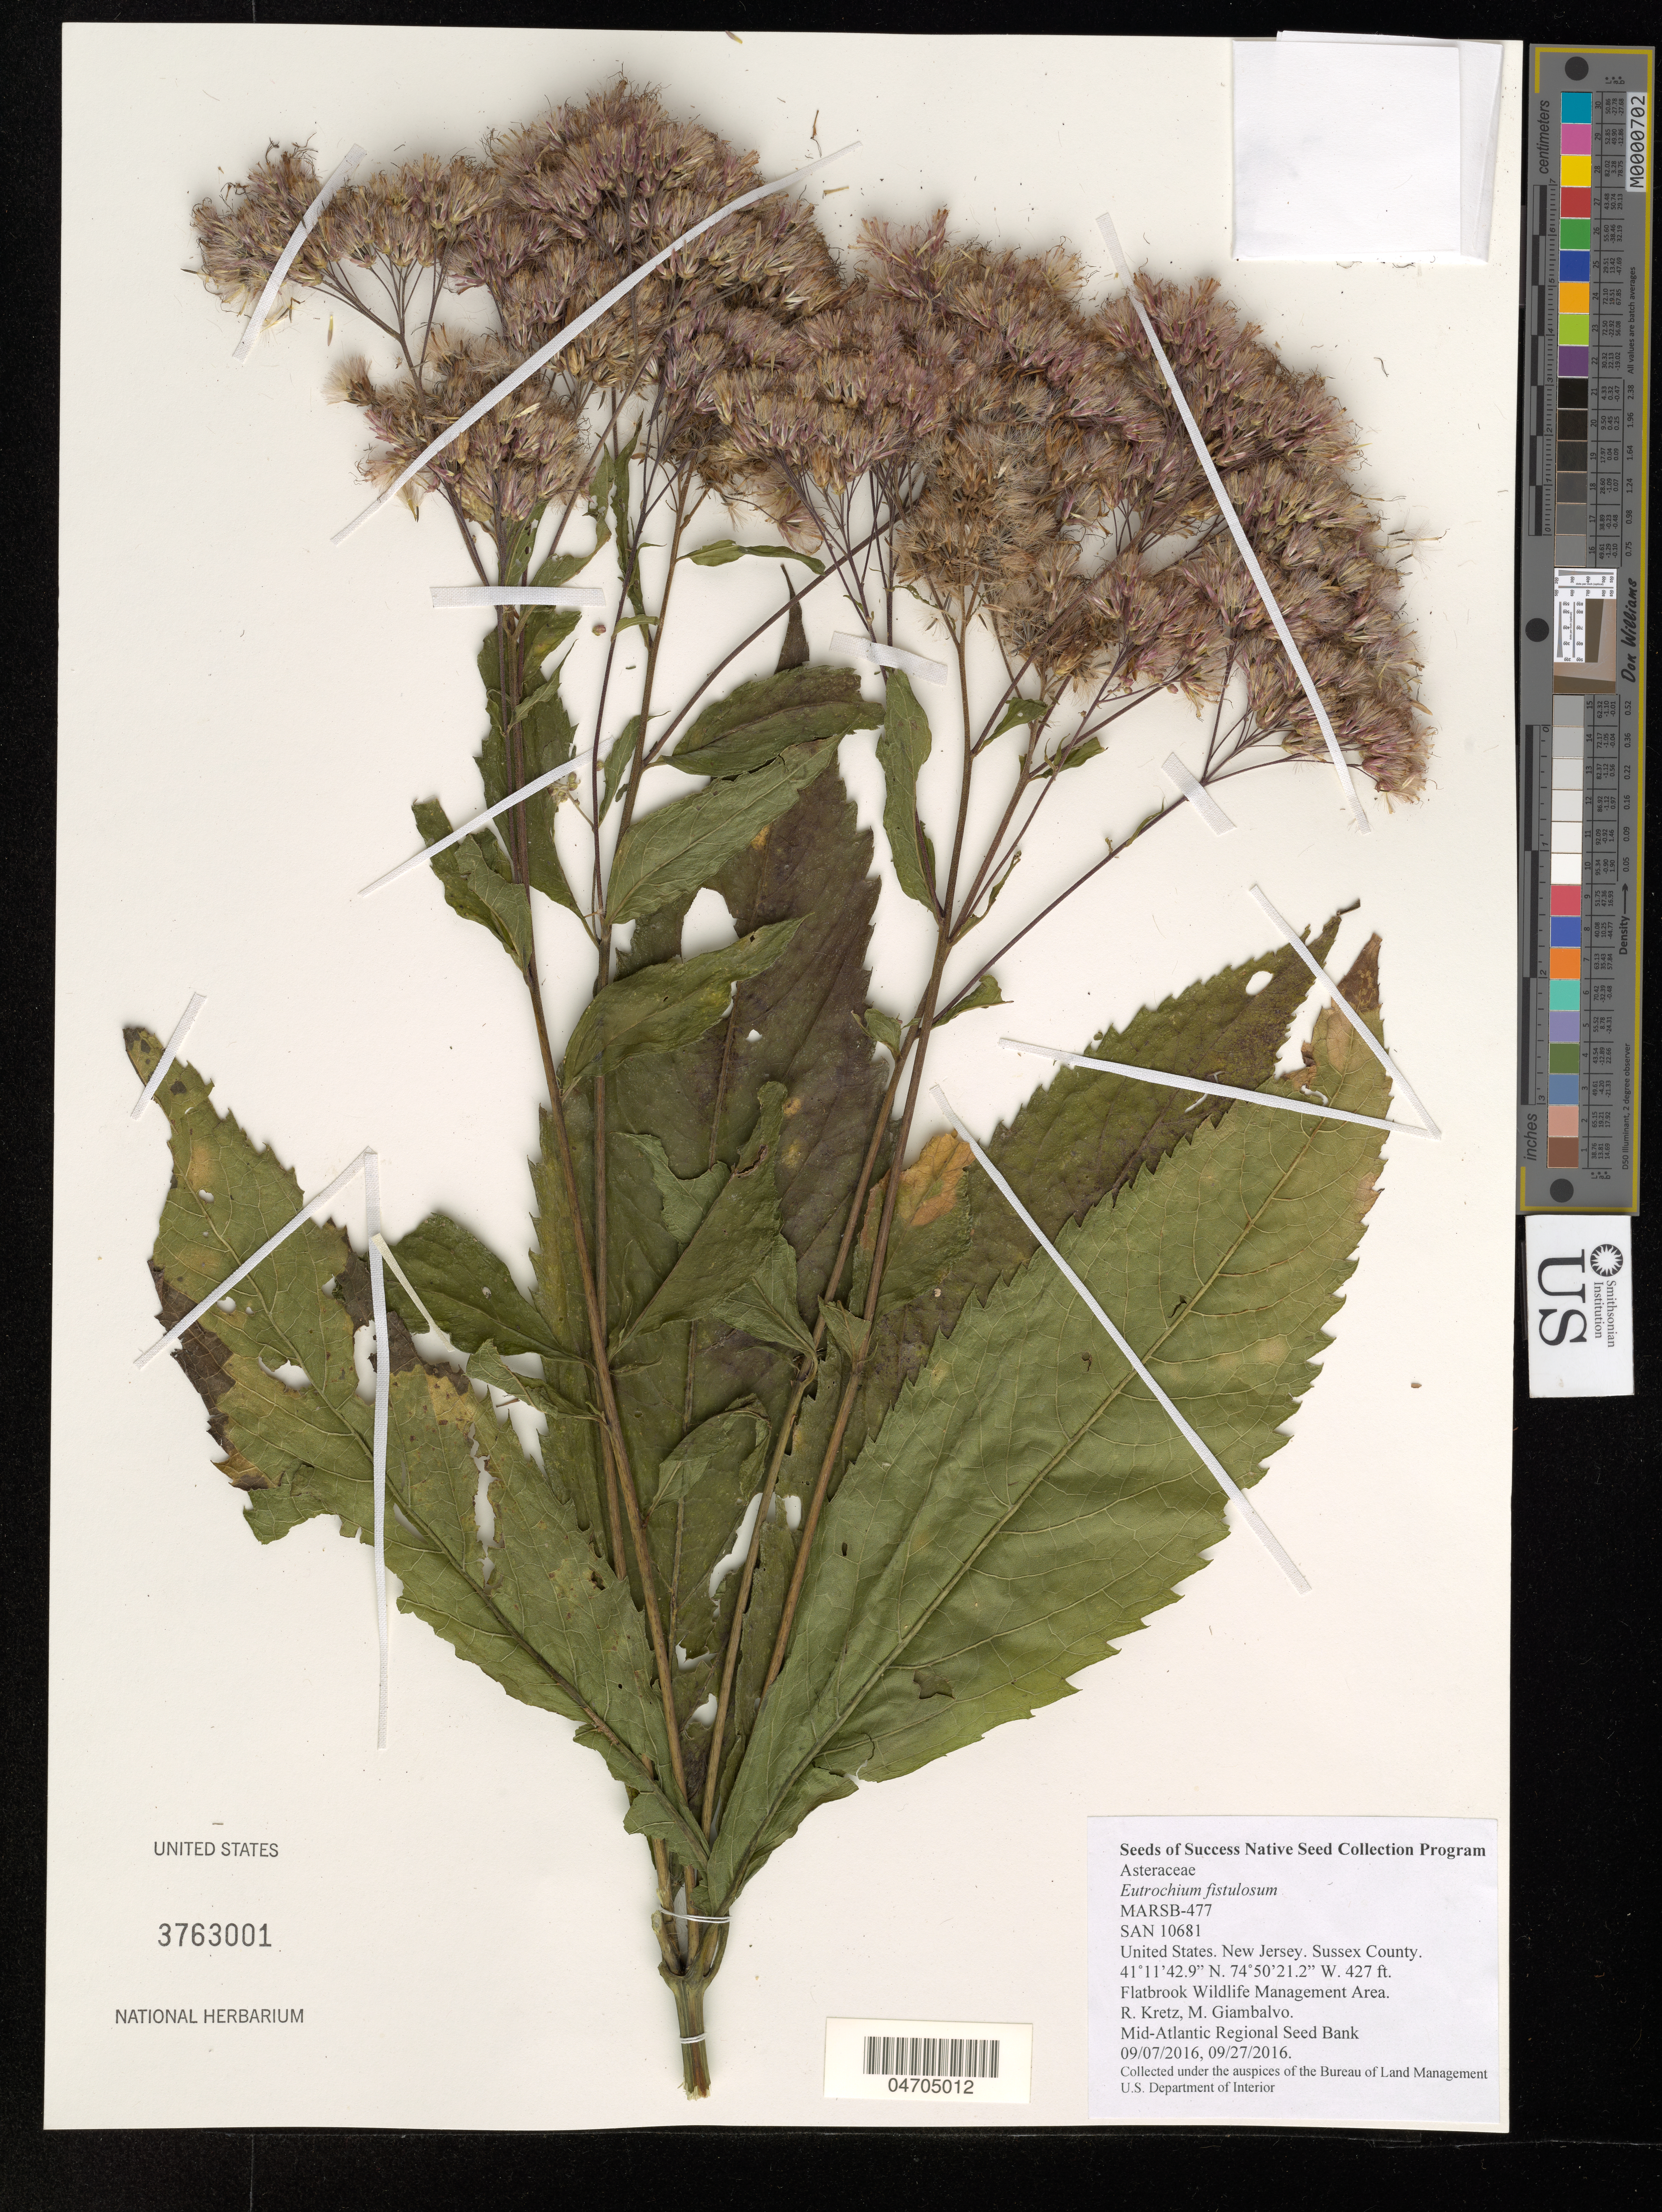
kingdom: Plantae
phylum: Tracheophyta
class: Magnoliopsida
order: Asterales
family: Asteraceae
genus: Eutrochium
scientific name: Eutrochium fistulosum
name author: (Barratt) E.E. Lamont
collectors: R. Kretz & M. Giambalvo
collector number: MARSB-477/SAN10681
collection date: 2016-09-07/2016-09-27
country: United States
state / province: New Jersey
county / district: Sussex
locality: Sussex County. Flatbrook Wildlife Management Area.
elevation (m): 130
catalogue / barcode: US 3763001